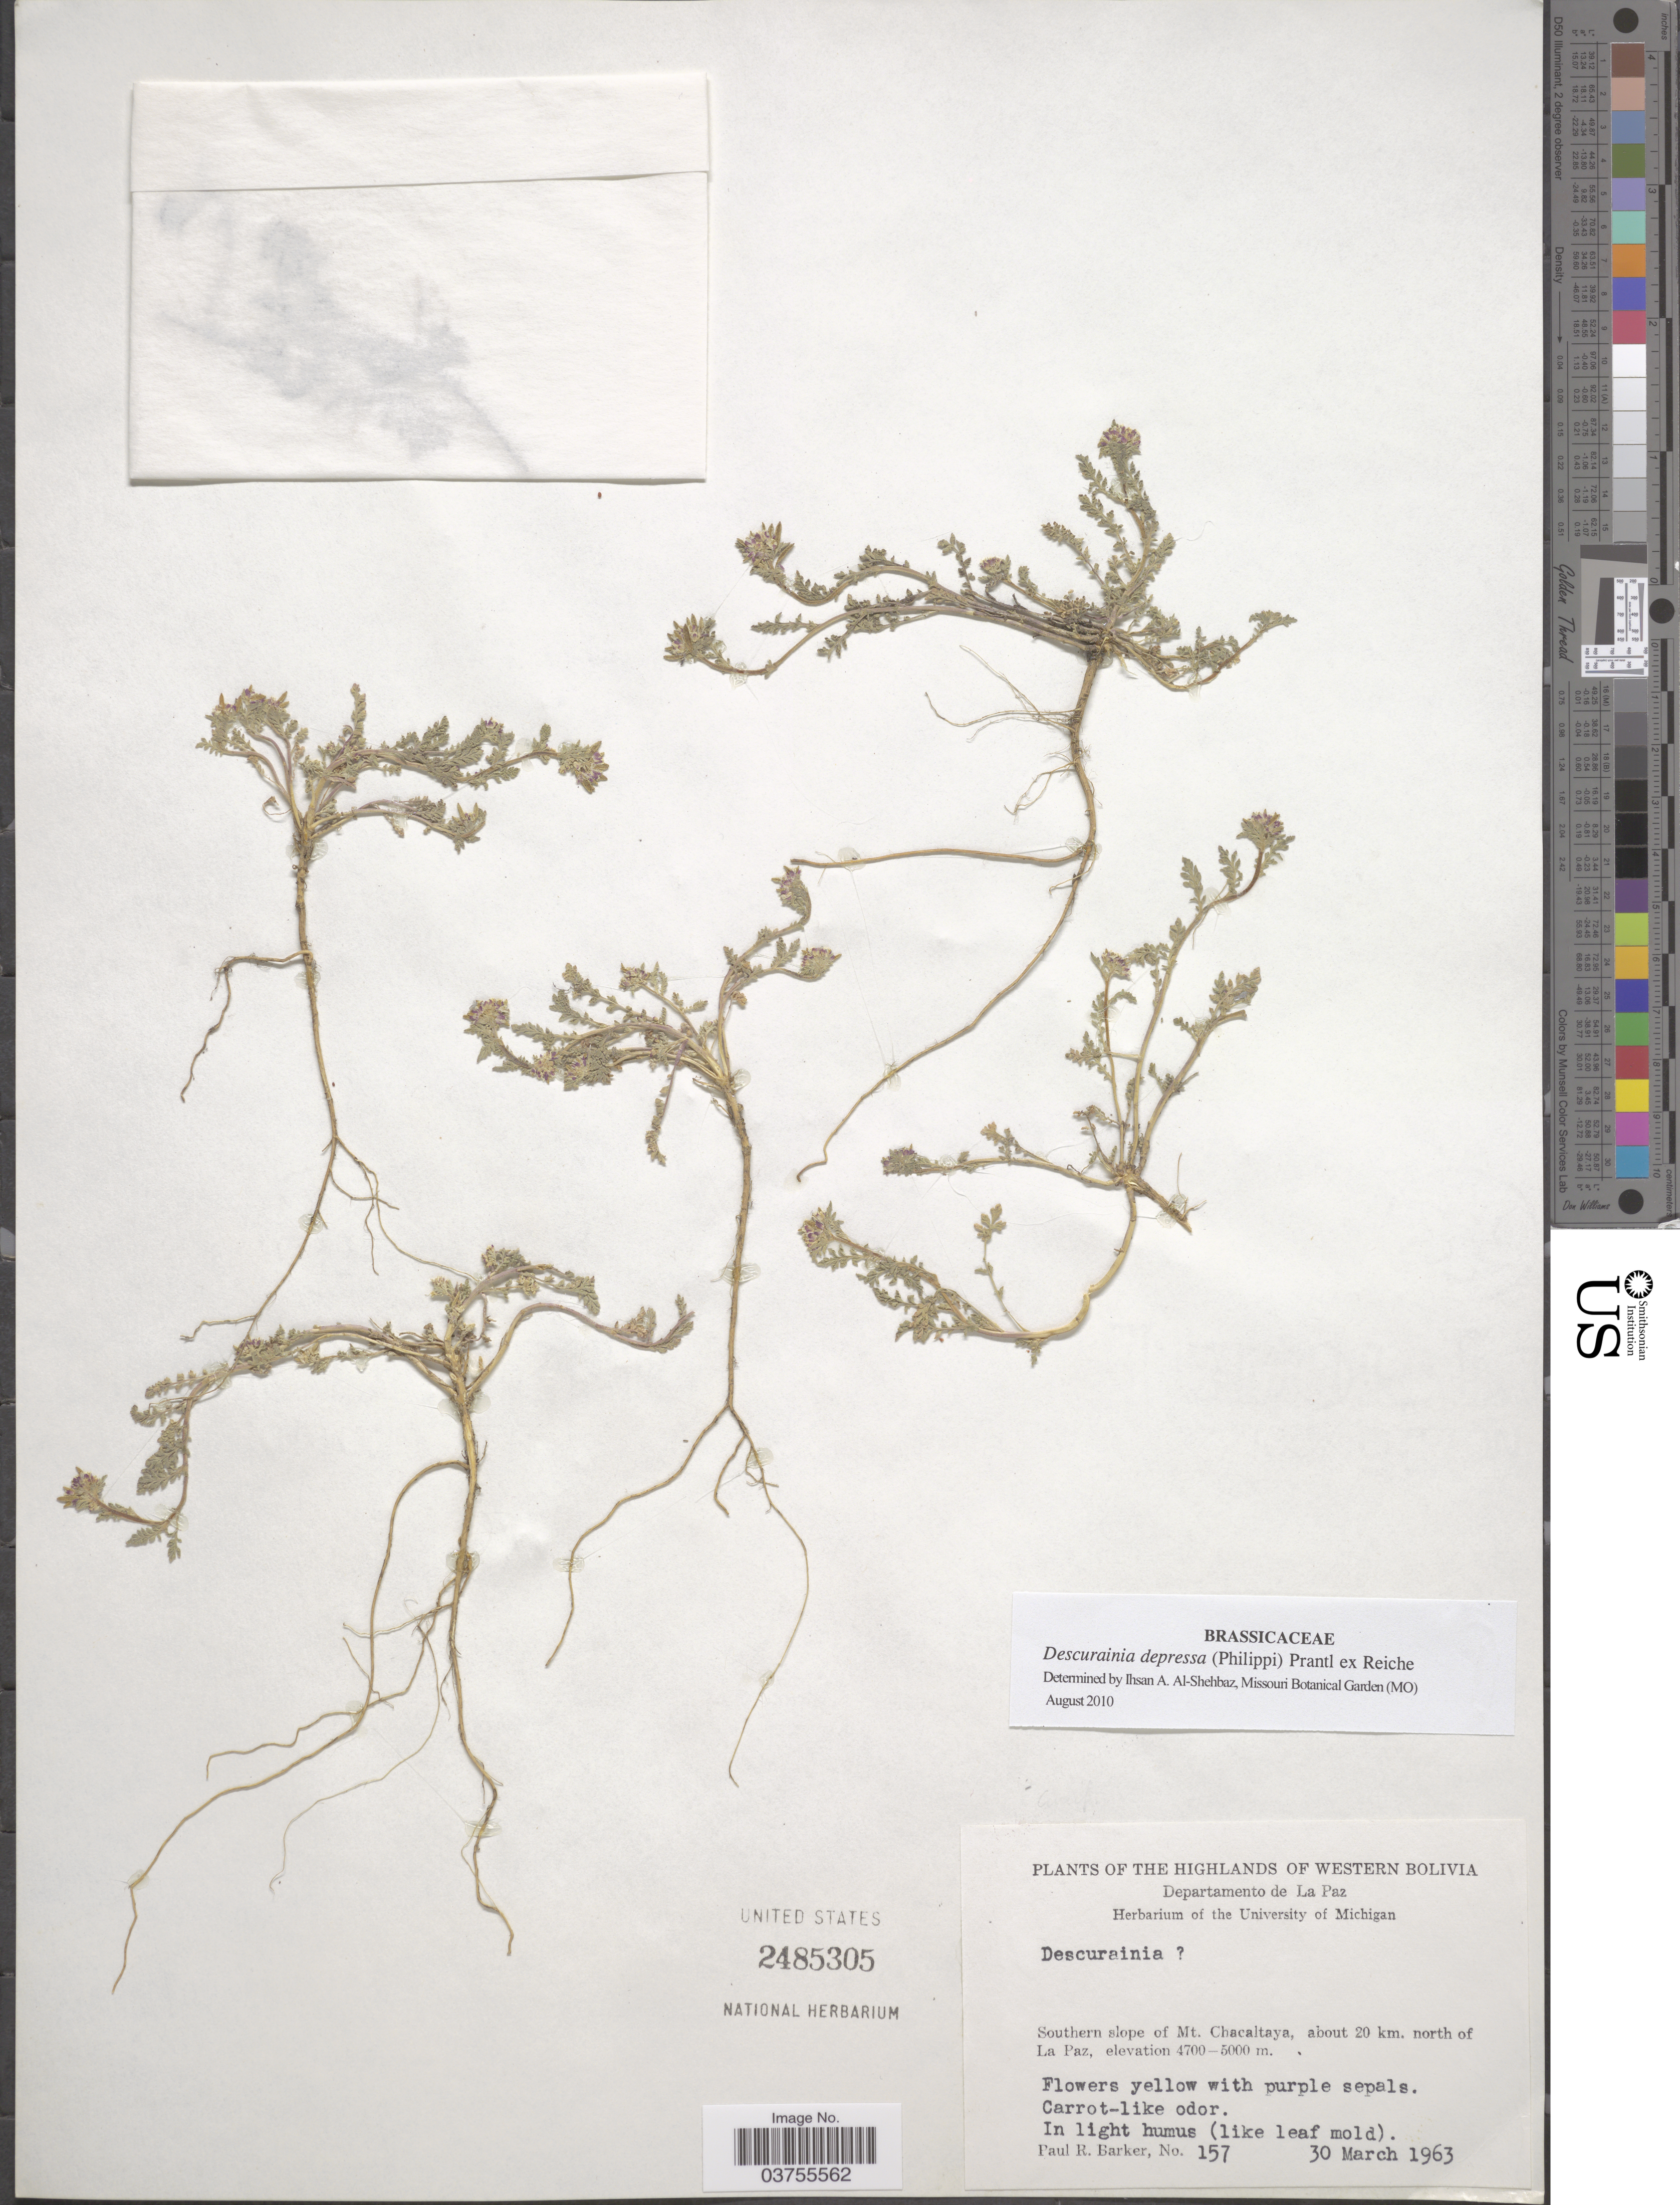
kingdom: Plantae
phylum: Tracheophyta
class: Magnoliopsida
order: Brassicales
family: Brassicaceae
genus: Descurainia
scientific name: Descurainia depressa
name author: (Phil. & C.A. Mey.) Prantl ex Reiche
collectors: P. R. Barker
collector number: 157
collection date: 1963-03-30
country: Bolivia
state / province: La Paz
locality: The highlands of western Bolivia. Departamento de La Paz. Southern slope of Mt. Chacaltaya, about 20 km. north of La Paz.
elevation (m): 4700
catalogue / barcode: US 2485305